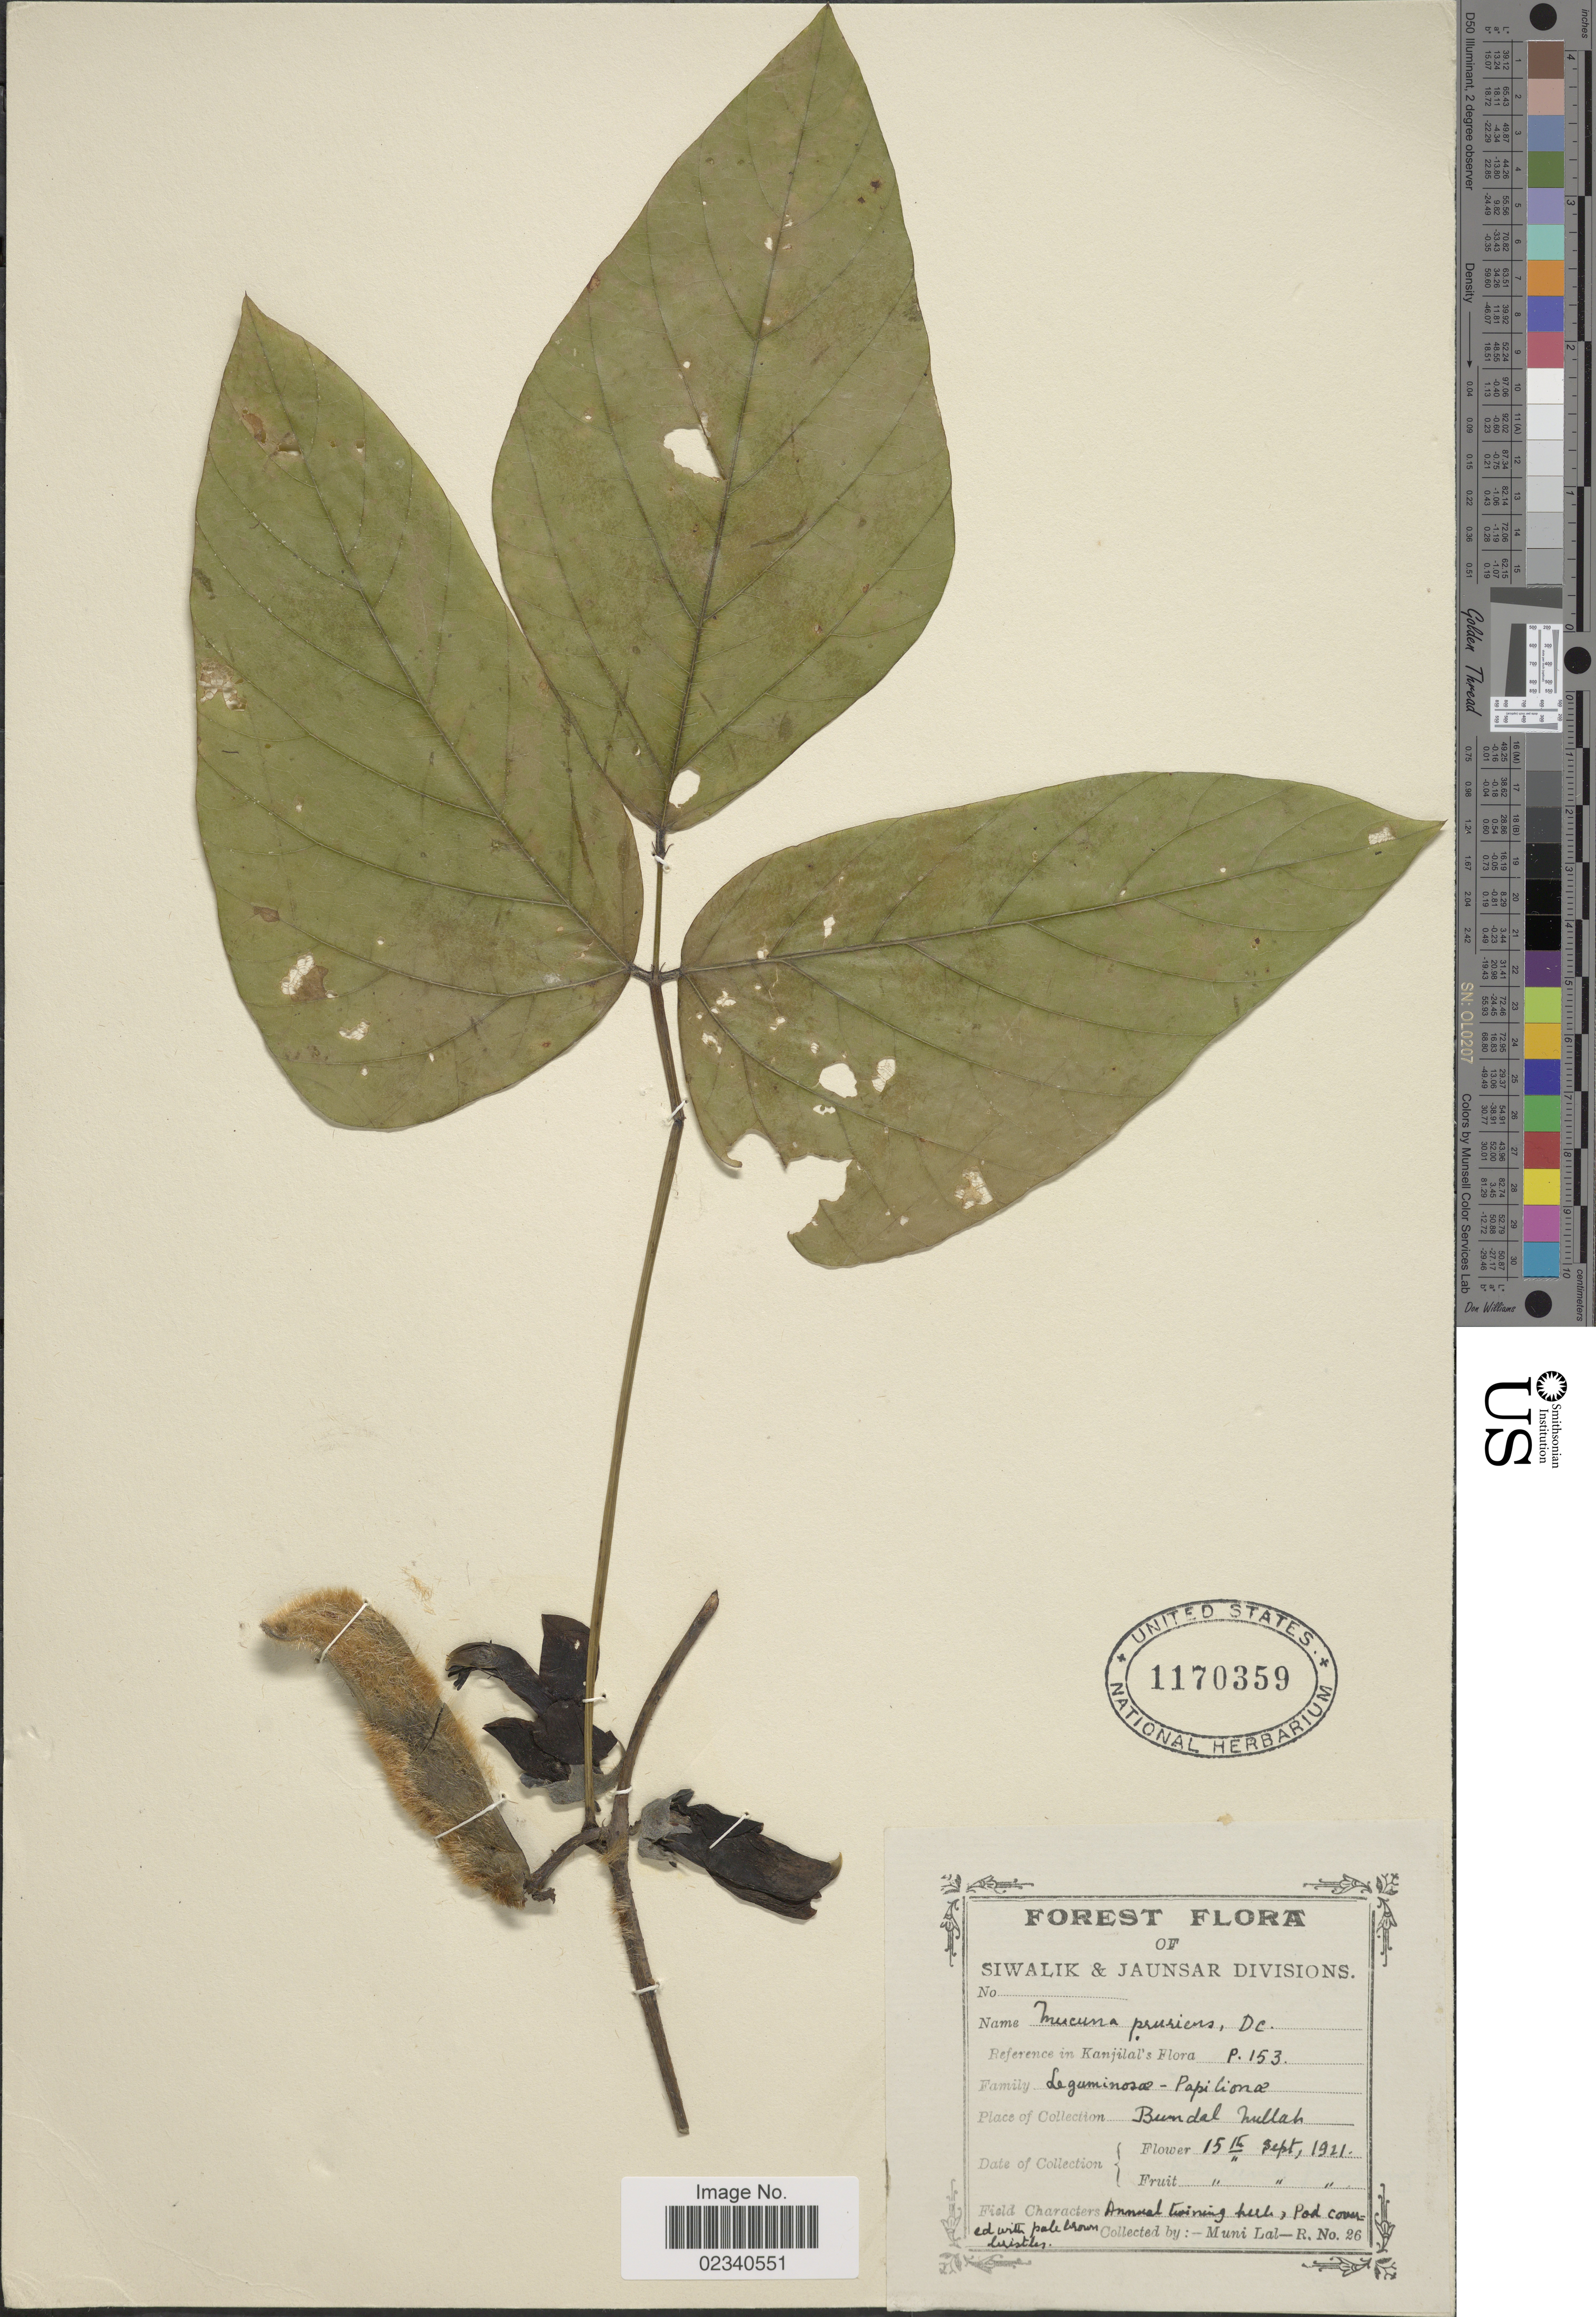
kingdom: Plantae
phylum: Tracheophyta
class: Magnoliopsida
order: Fabales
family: Fabaceae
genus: Mucuna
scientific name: Mucuna pruriens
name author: (L.) DC.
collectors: M. Lal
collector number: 26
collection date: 1921-09-15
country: India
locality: Forest. Siwalik & Jaunsar Divisions. Bundel nullah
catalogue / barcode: US 1170359